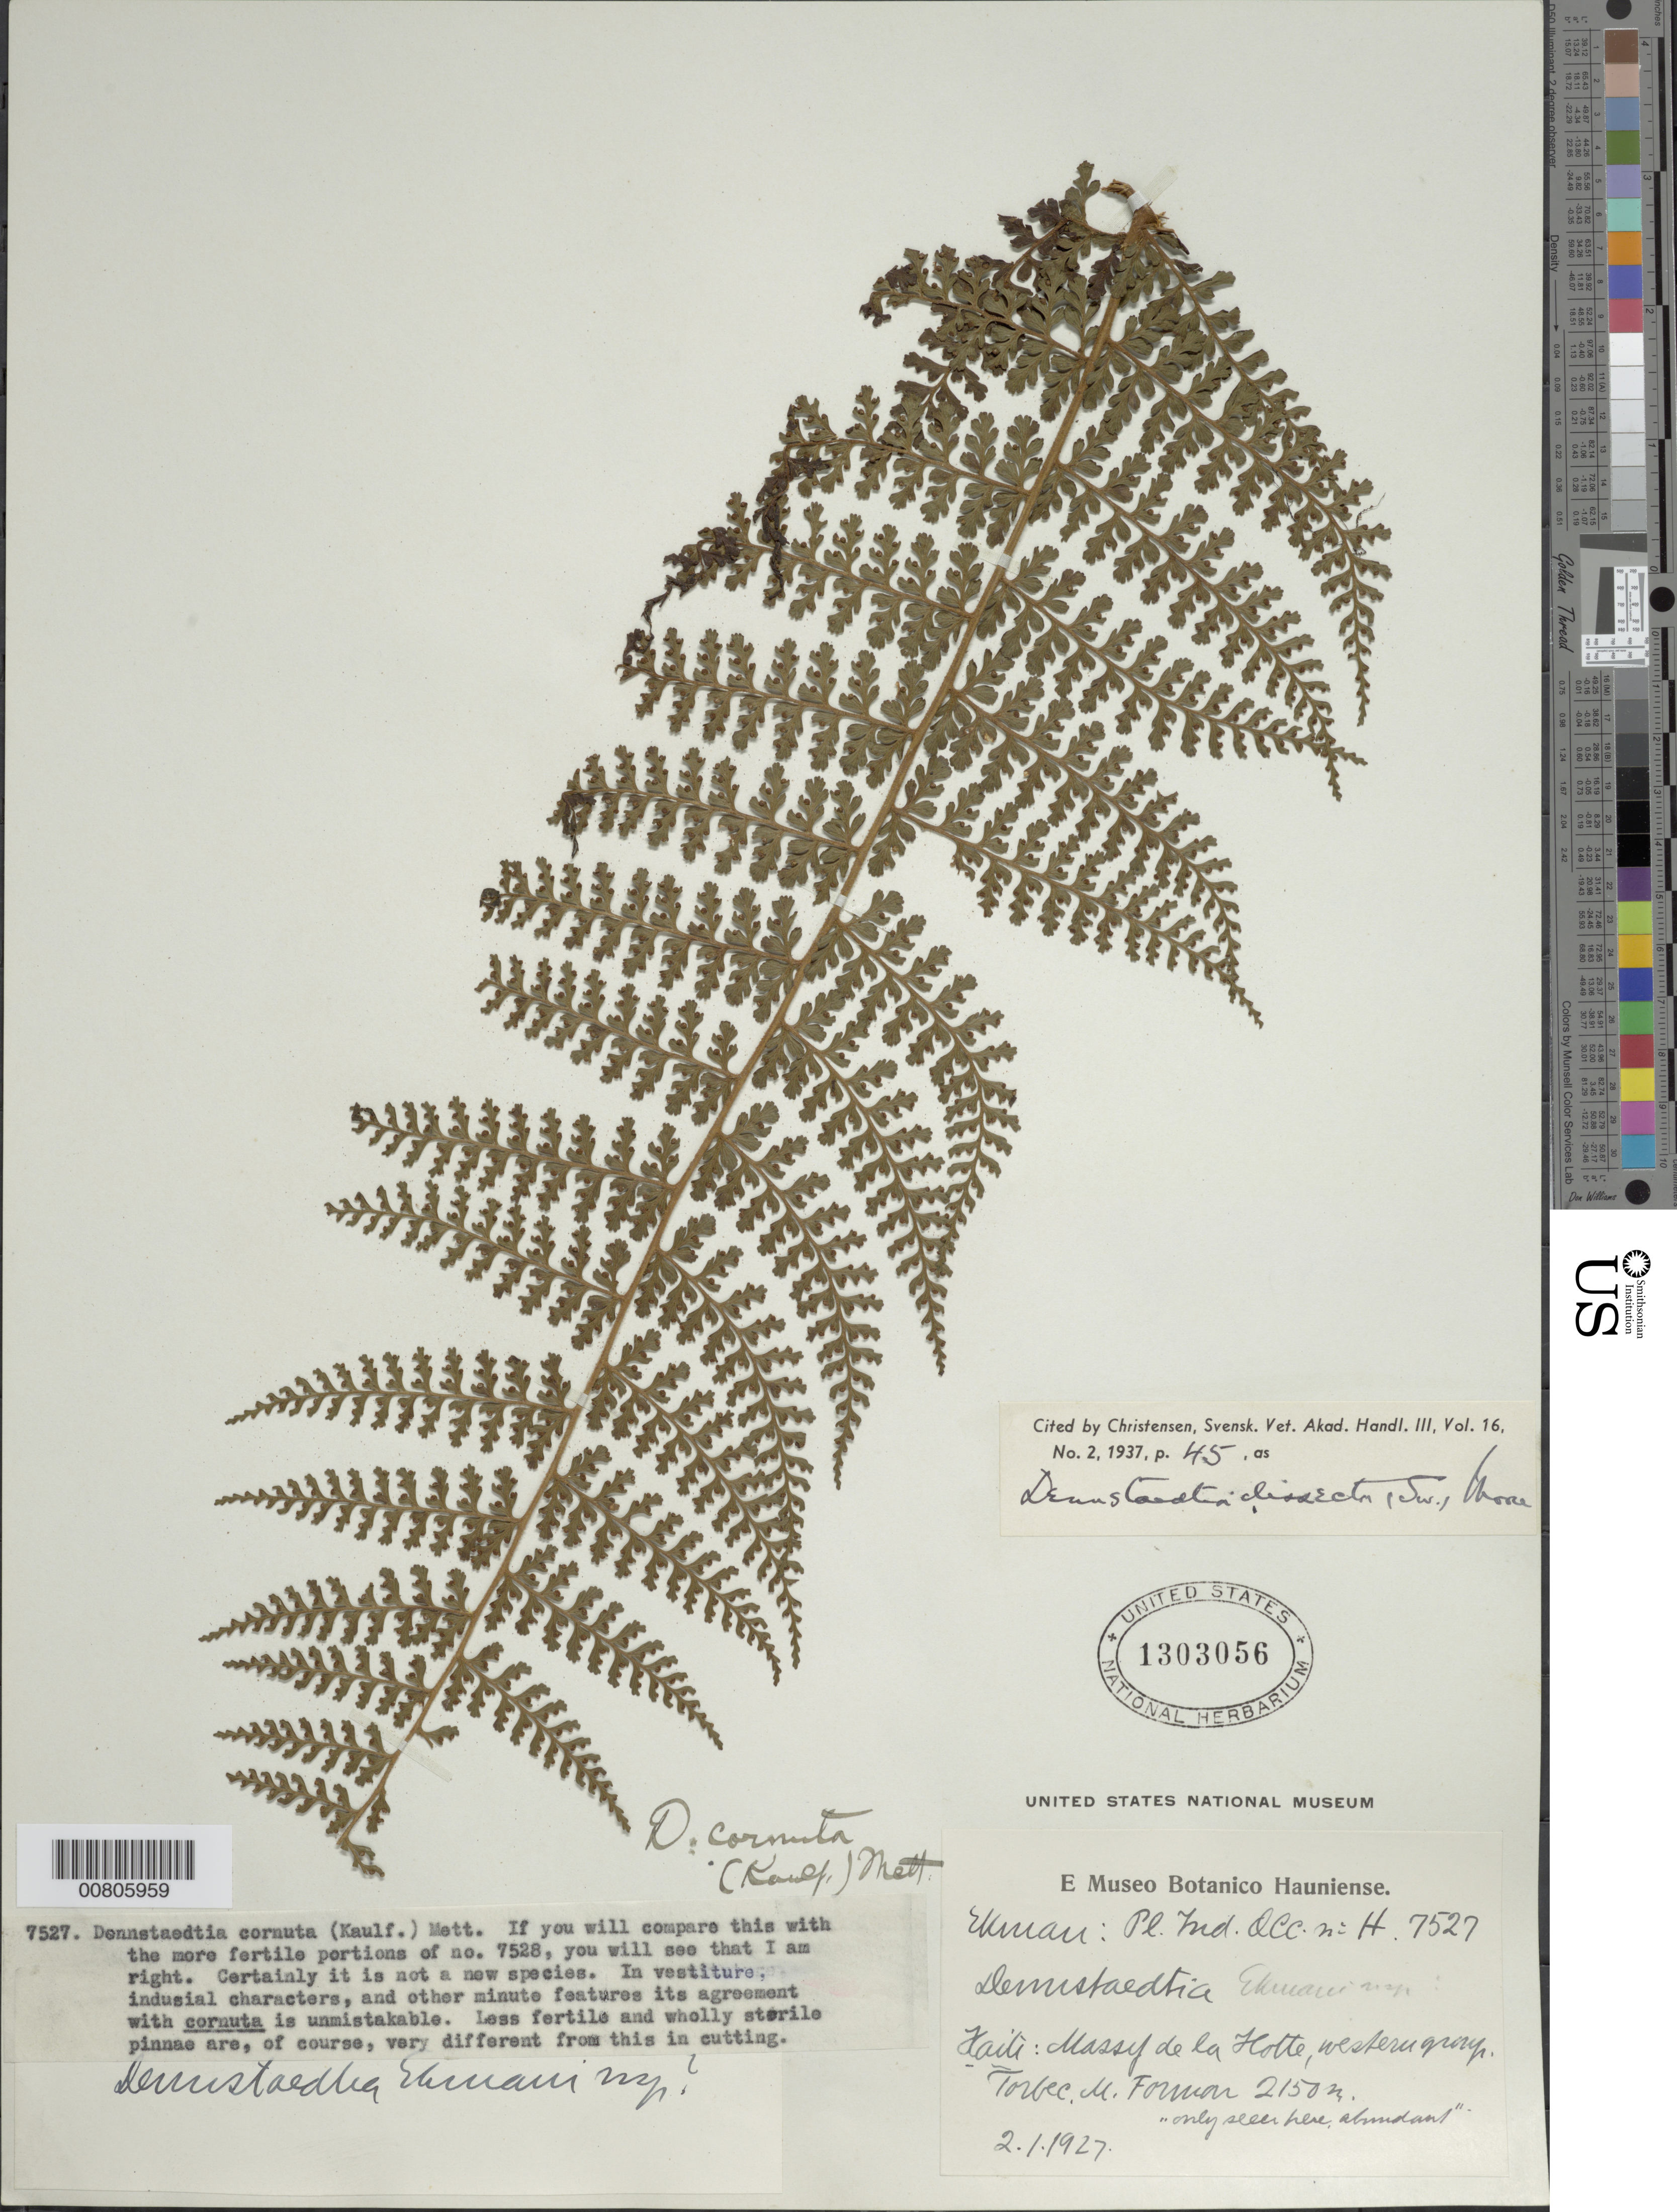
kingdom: Plantae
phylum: Tracheophyta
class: Polypodiopsida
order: Polypodiales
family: Dennstaedtiaceae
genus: Dennstaedtia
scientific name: Dennstaedtia cornuta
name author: (Kaulf.) Mett.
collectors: E. L. Ekman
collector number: H 7527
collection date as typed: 02 Jan 1927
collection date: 1927-01-02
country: Haiti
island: Hispaniola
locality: Massif de la Hotte, western group, Torbec, M. Forman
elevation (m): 2150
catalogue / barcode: US 1303056